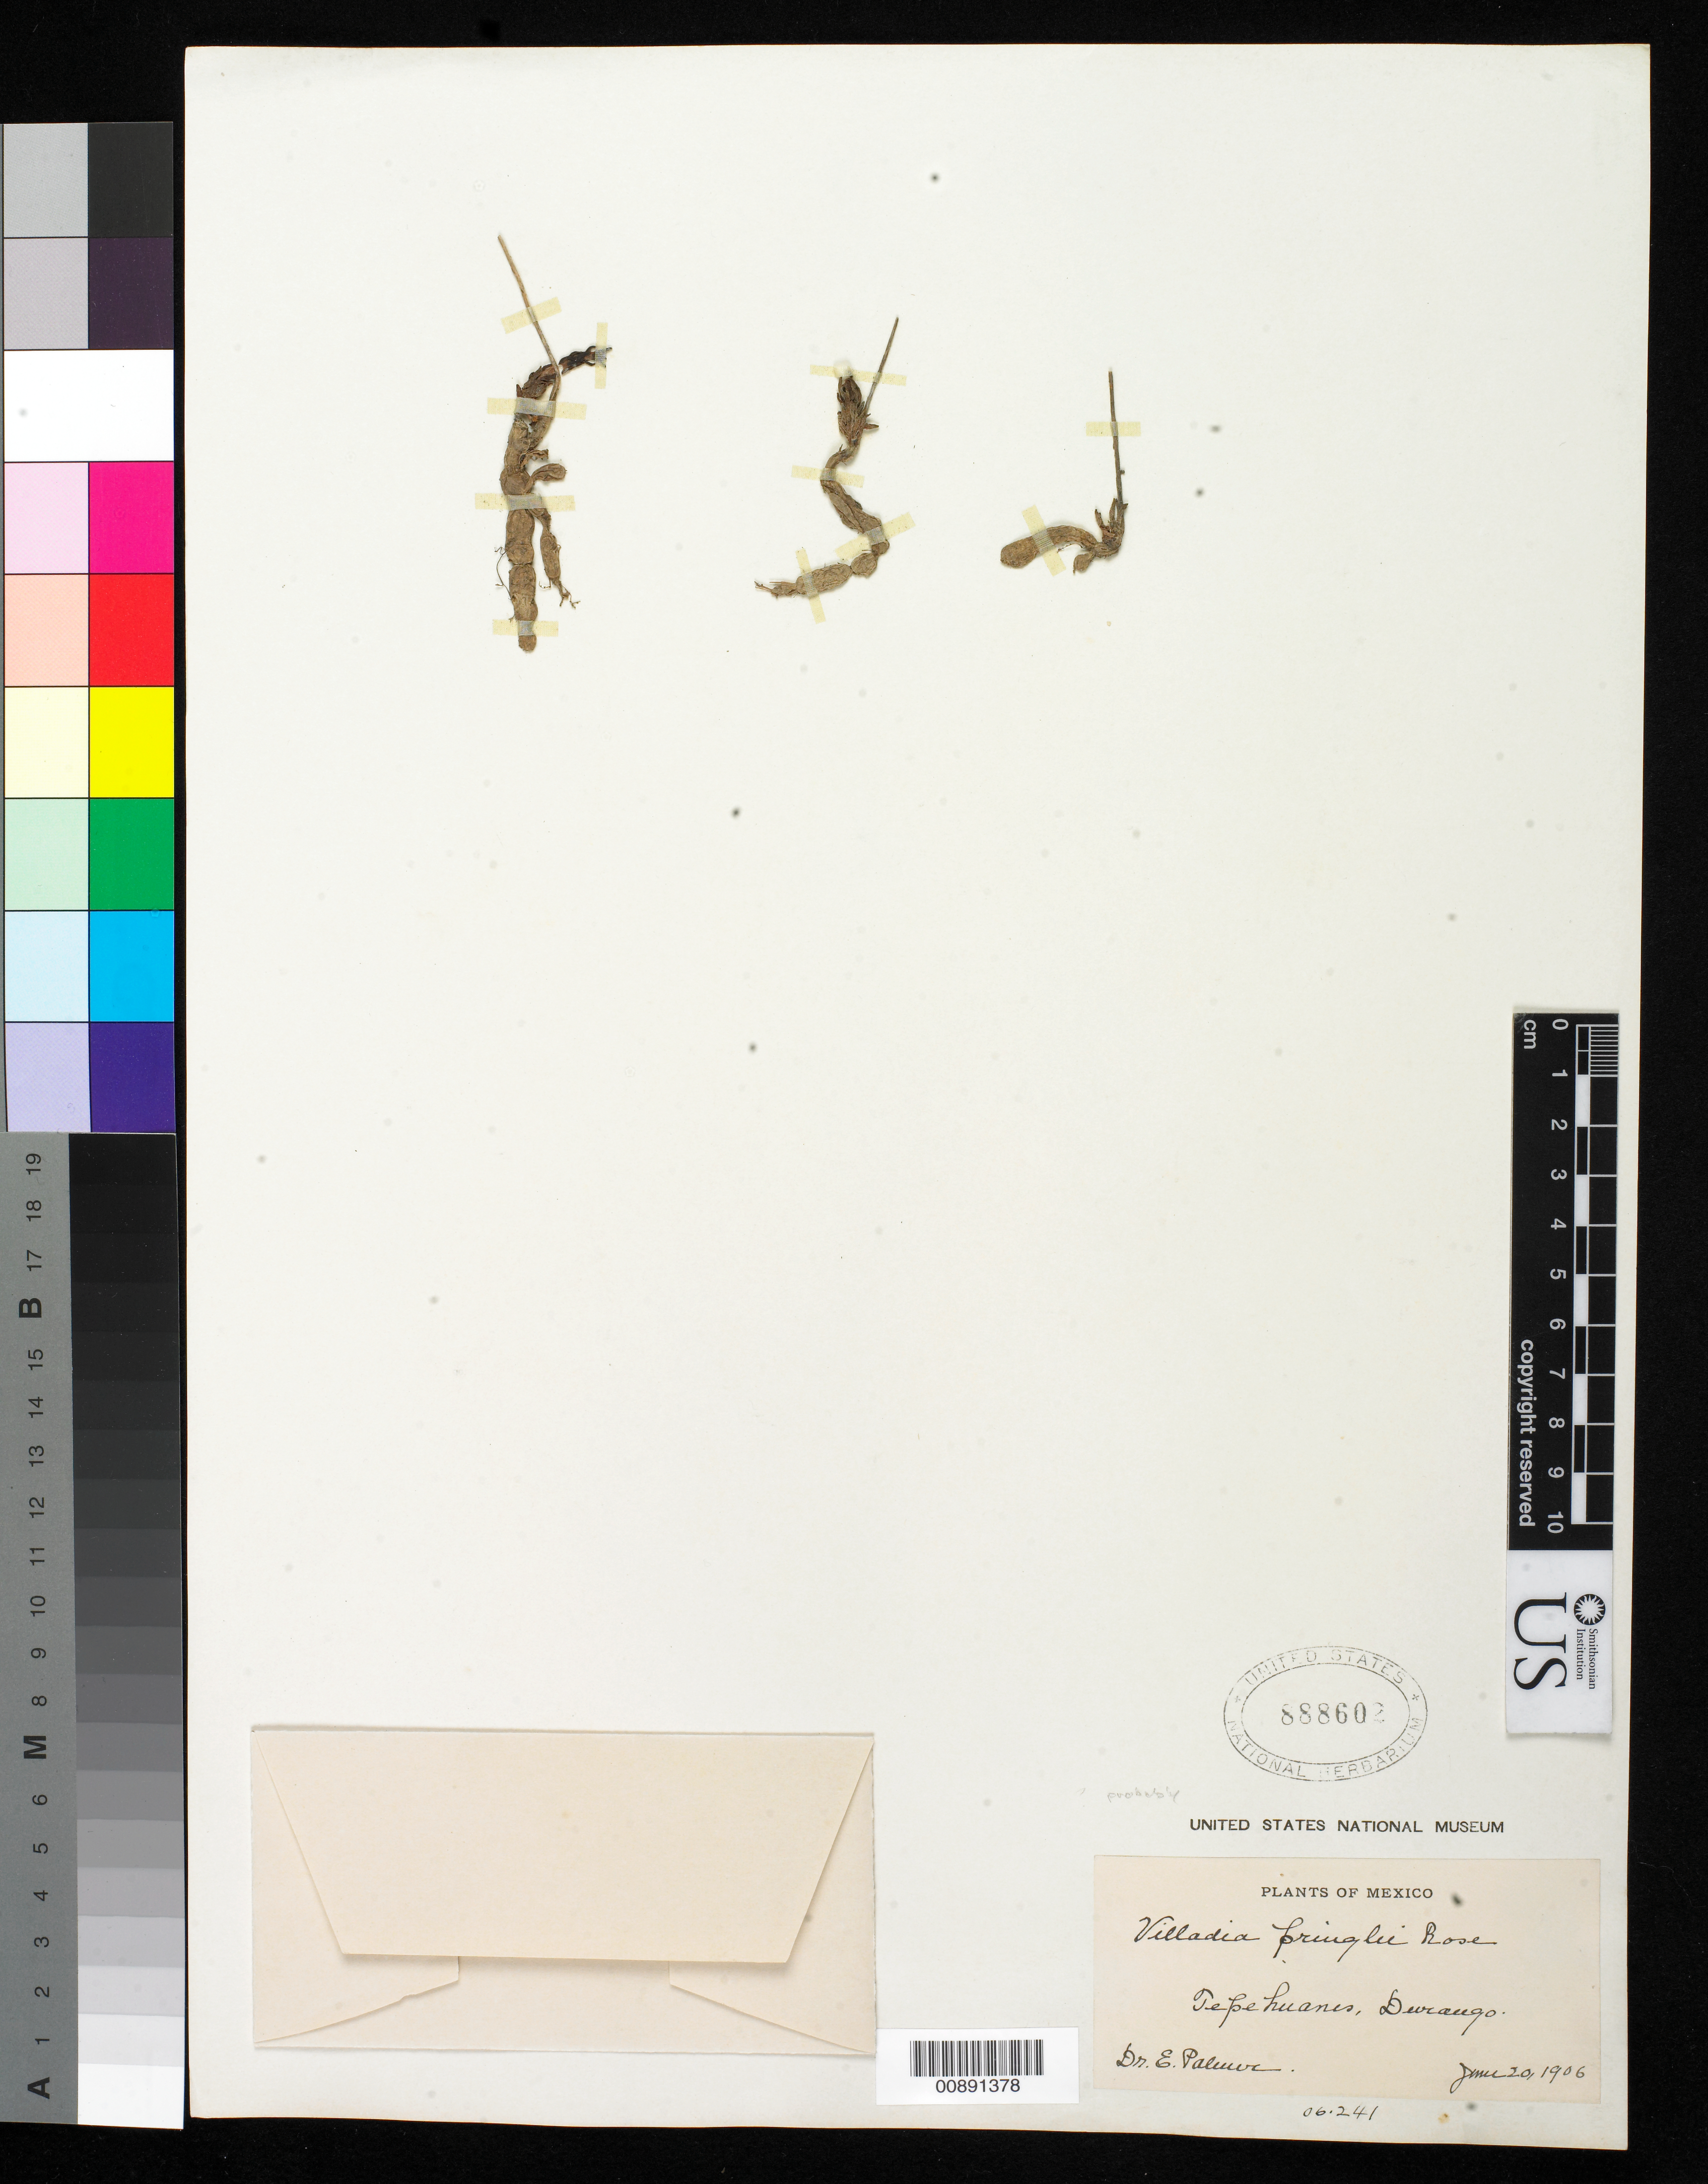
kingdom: Plantae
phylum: Tracheophyta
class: Magnoliopsida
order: Saxifragales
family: Crassulaceae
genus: Villadia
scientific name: Villadia pringlei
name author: Rose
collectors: E. Palmer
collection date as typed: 20 Jun 1906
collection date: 1906-06-20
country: Mexico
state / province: Durango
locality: Tepehuanes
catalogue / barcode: US 888602